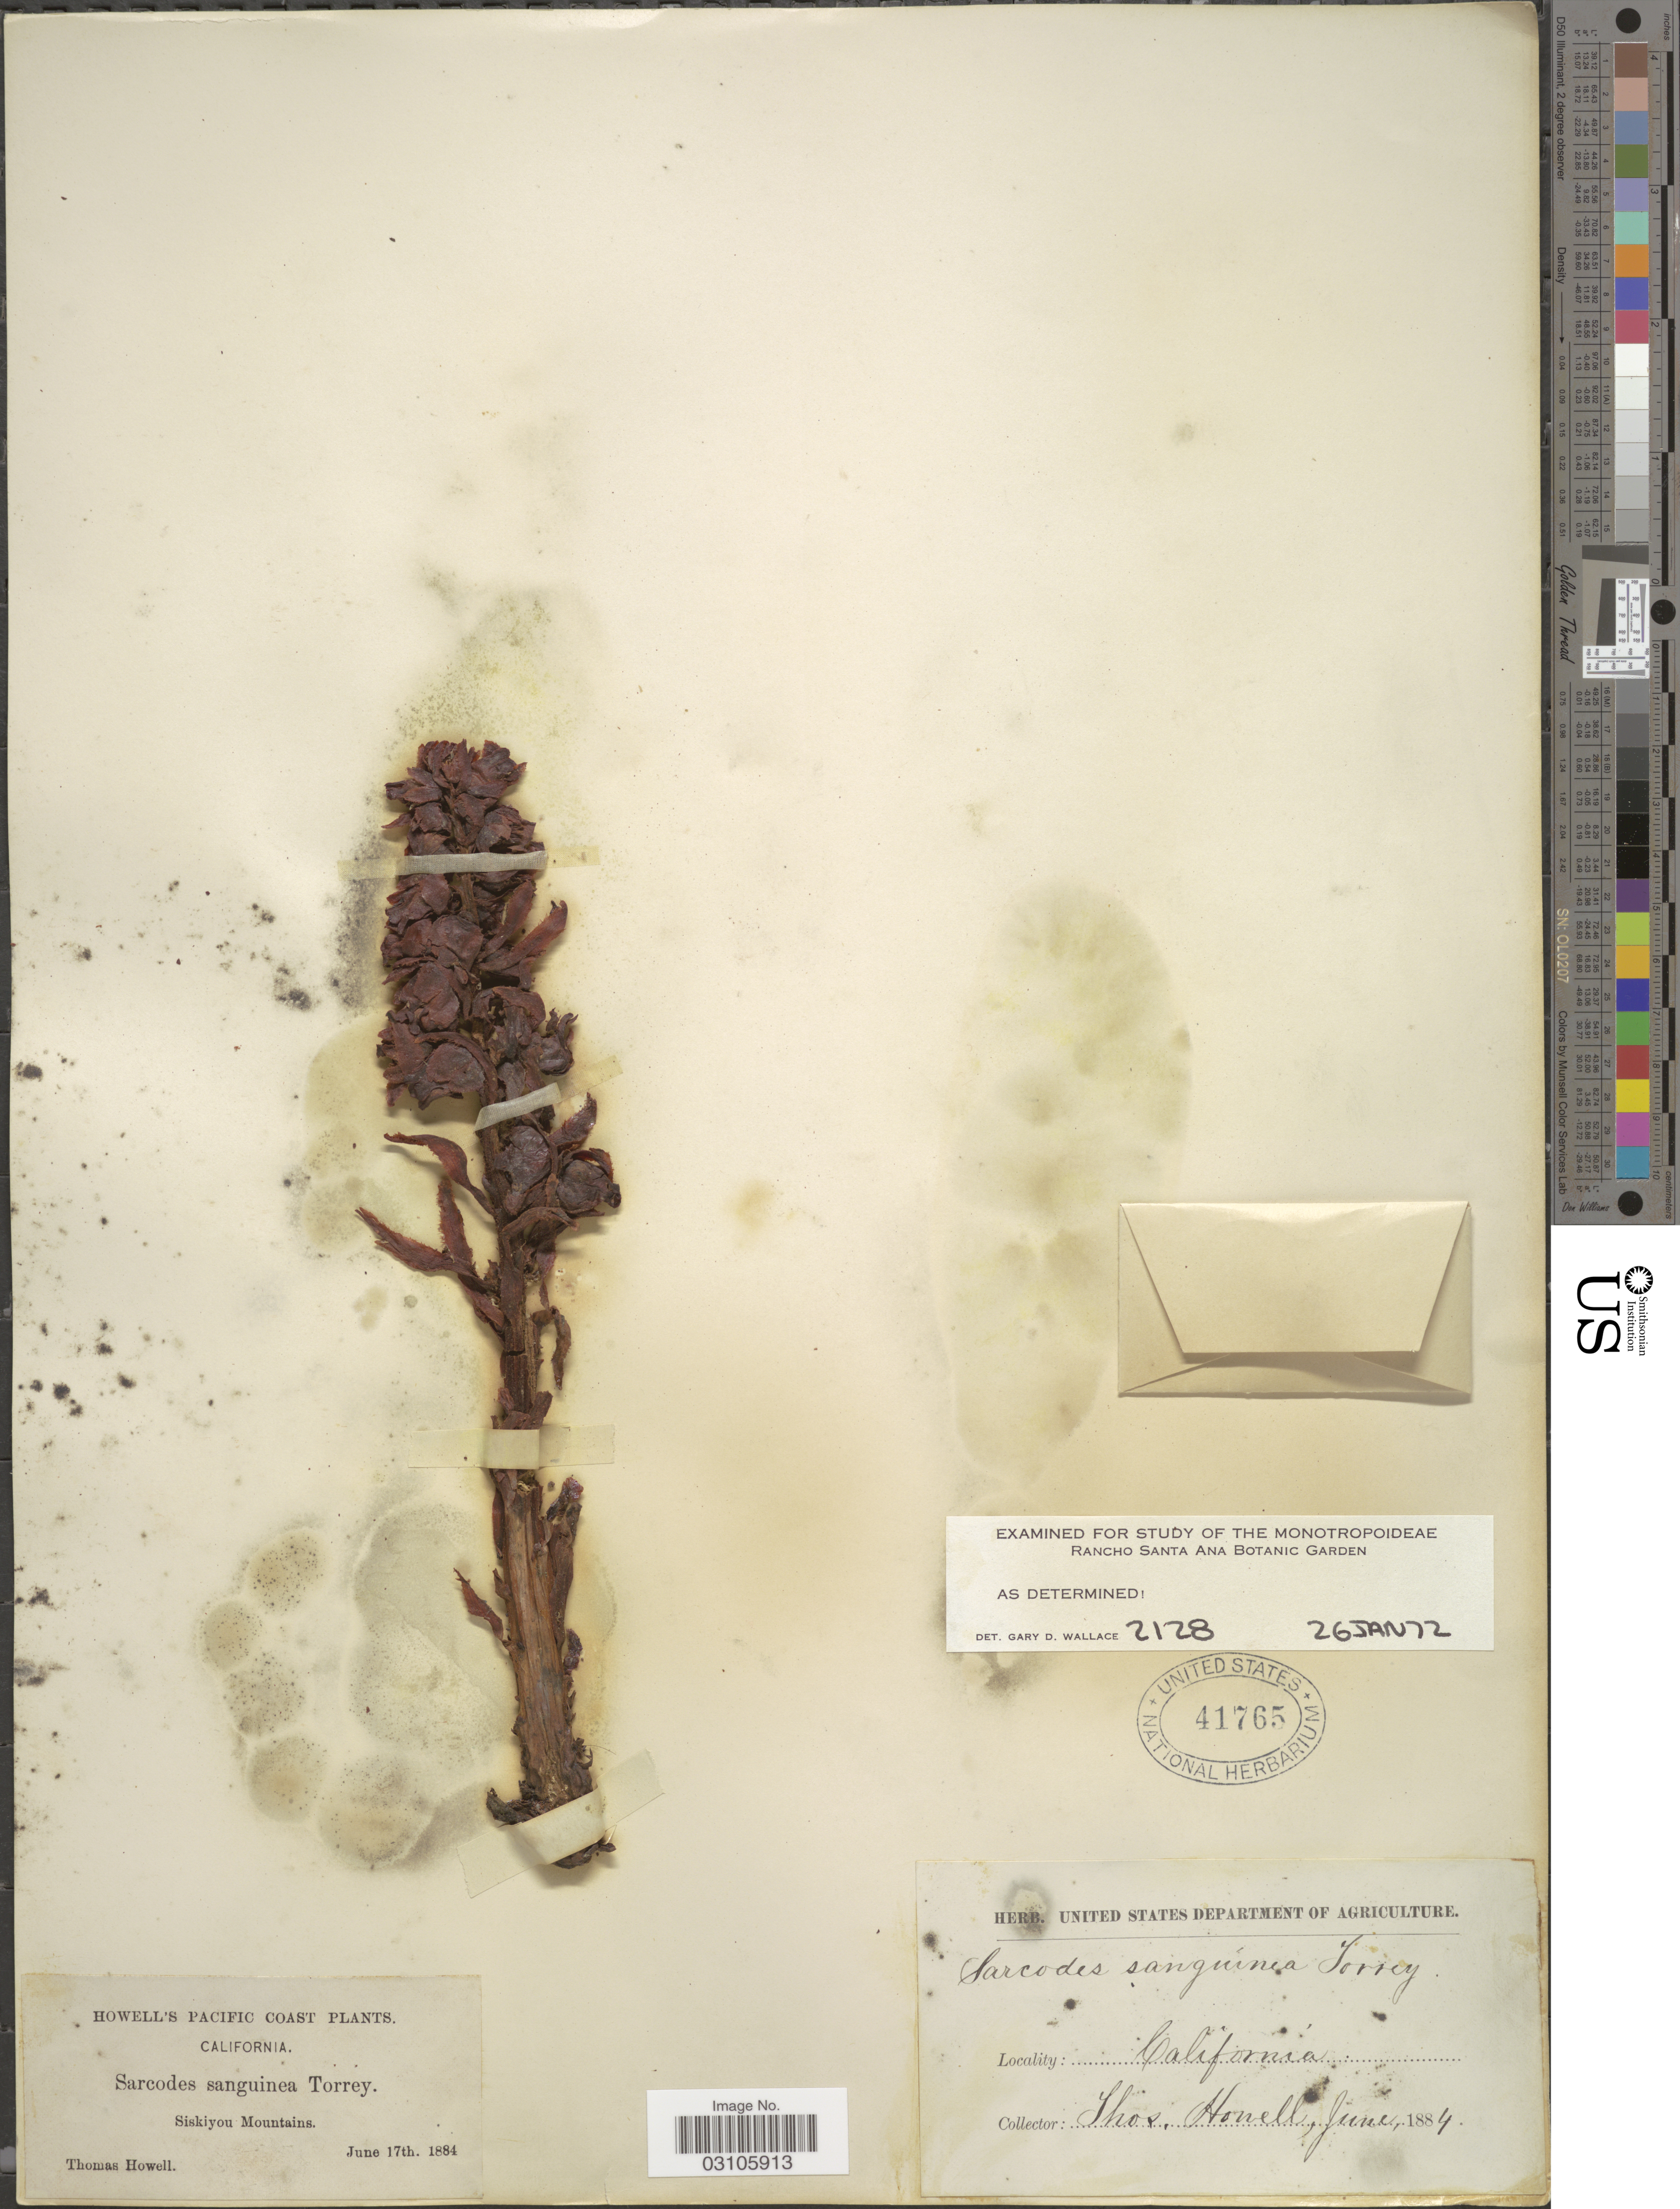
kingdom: Plantae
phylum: Tracheophyta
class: Magnoliopsida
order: Ericales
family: Ericaceae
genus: Sarcodes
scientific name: Sarcodes sanguinea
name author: Torr.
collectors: T. Howell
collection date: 1884-06-17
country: United States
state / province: California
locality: Pacific Coast. Siskiyou Mountains.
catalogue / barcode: US 41765